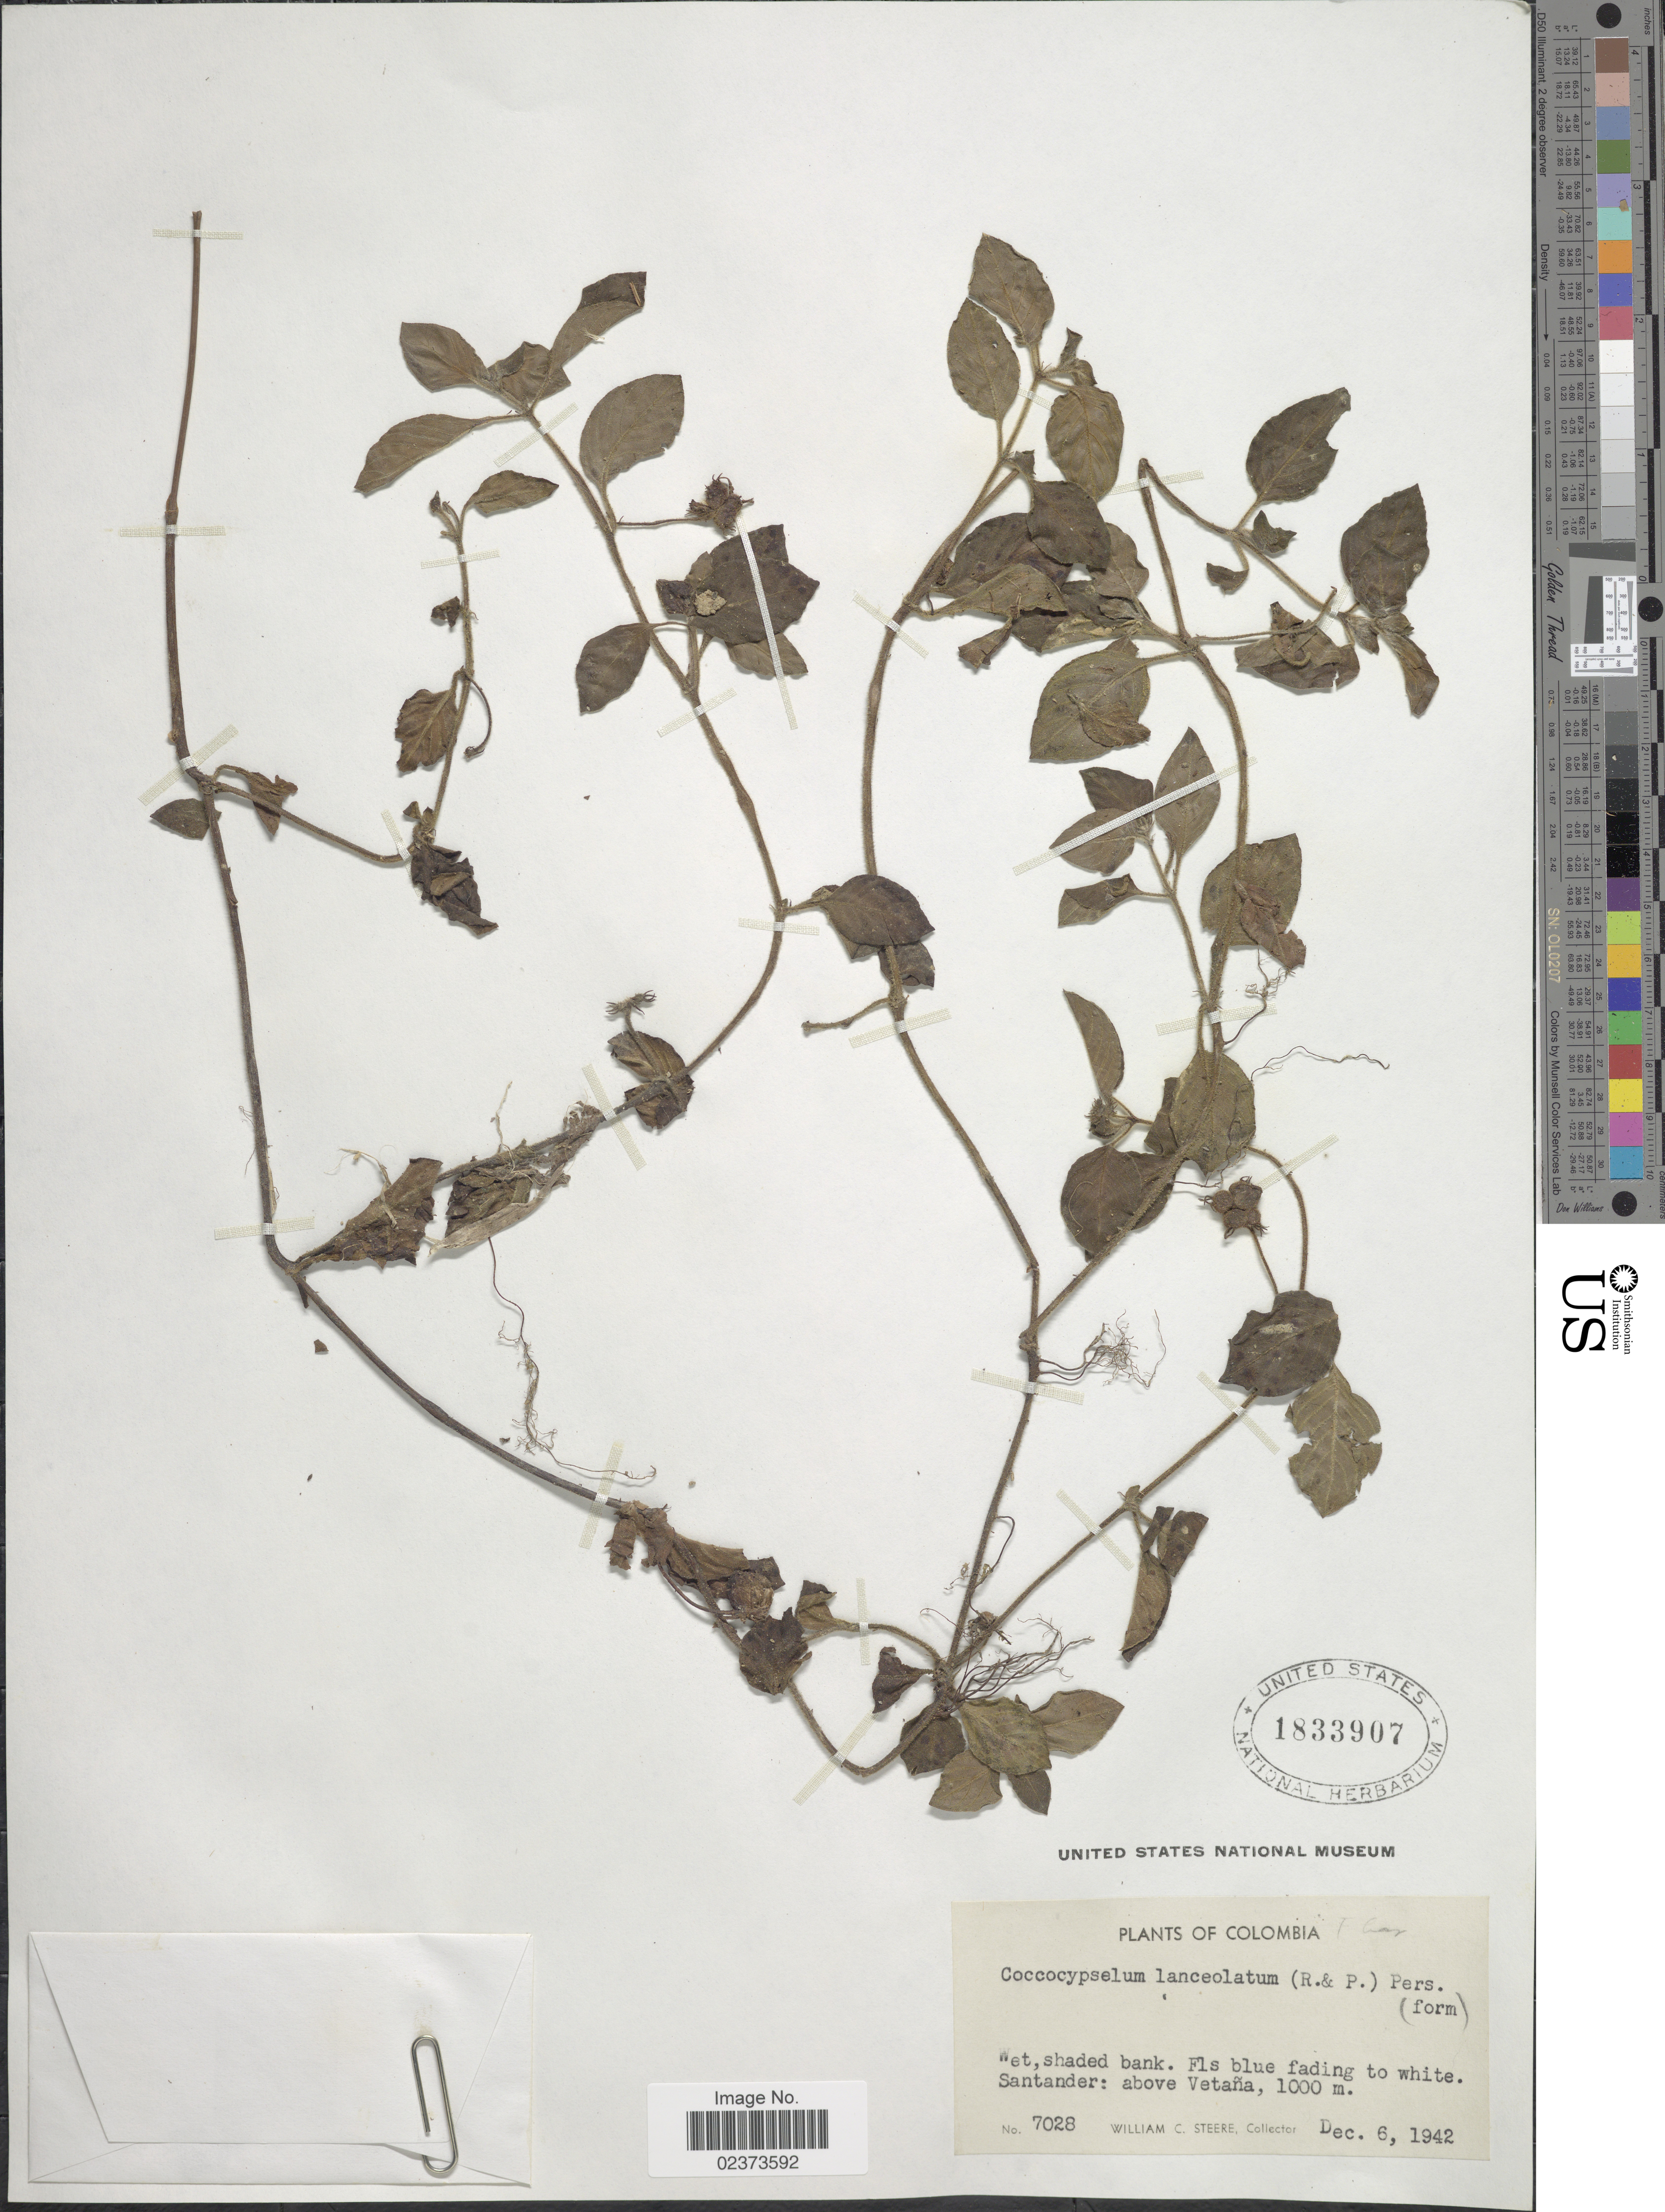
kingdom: Plantae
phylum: Tracheophyta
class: Magnoliopsida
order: Gentianales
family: Rubiaceae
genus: Coccocypselum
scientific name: Coccocypselum lanceolatum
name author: (Ruiz & Pav.) Pers.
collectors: W. C. Steere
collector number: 7028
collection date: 1942-12-06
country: Colombia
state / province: Santander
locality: Wet, shaded bank, above Vetaña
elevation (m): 1000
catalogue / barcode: US 1833907